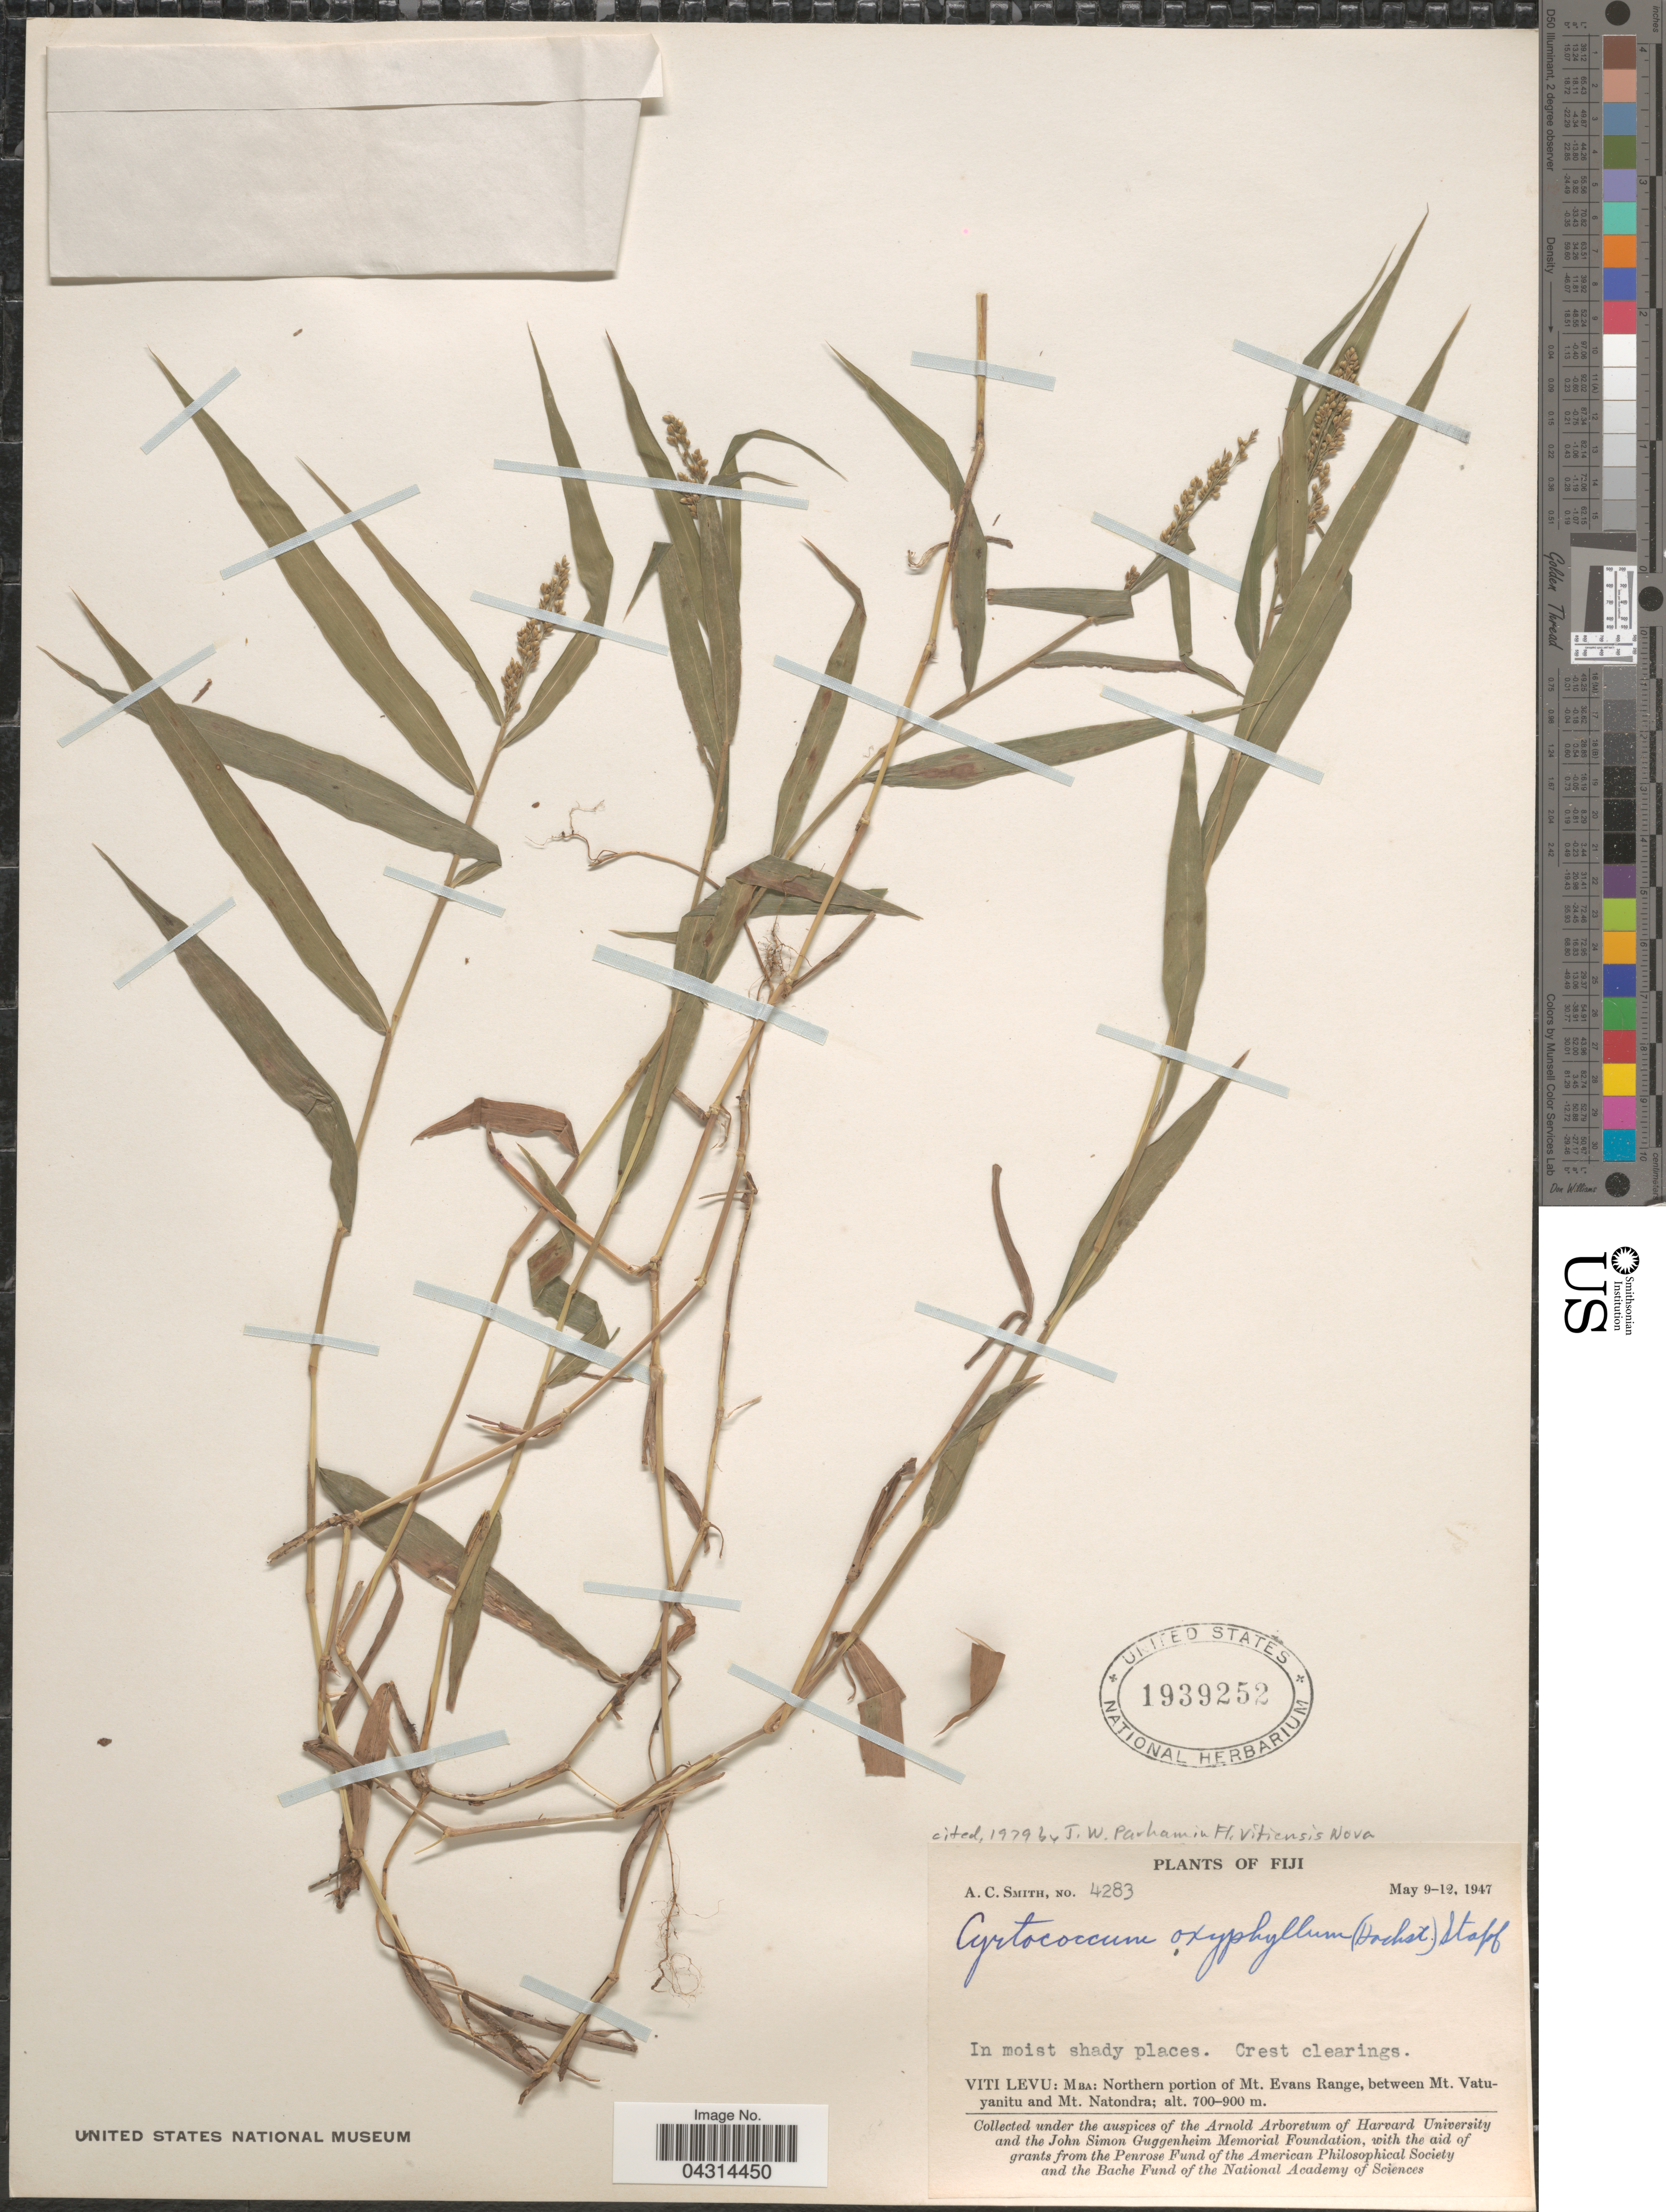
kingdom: Plantae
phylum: Tracheophyta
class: Liliopsida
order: Poales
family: Poaceae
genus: Cyrtococcum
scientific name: Cyrtococcum oxyphyllum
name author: (Steud.) Stapf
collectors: A. C. Smith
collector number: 4283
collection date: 1947-05-09/1947-05-12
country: Fiji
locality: Viti Levu: Mba: Northern portion of Mt. Evans Range, between Mt. Vatuyanitu and Mt. Natondra.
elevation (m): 700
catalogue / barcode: US 1939252